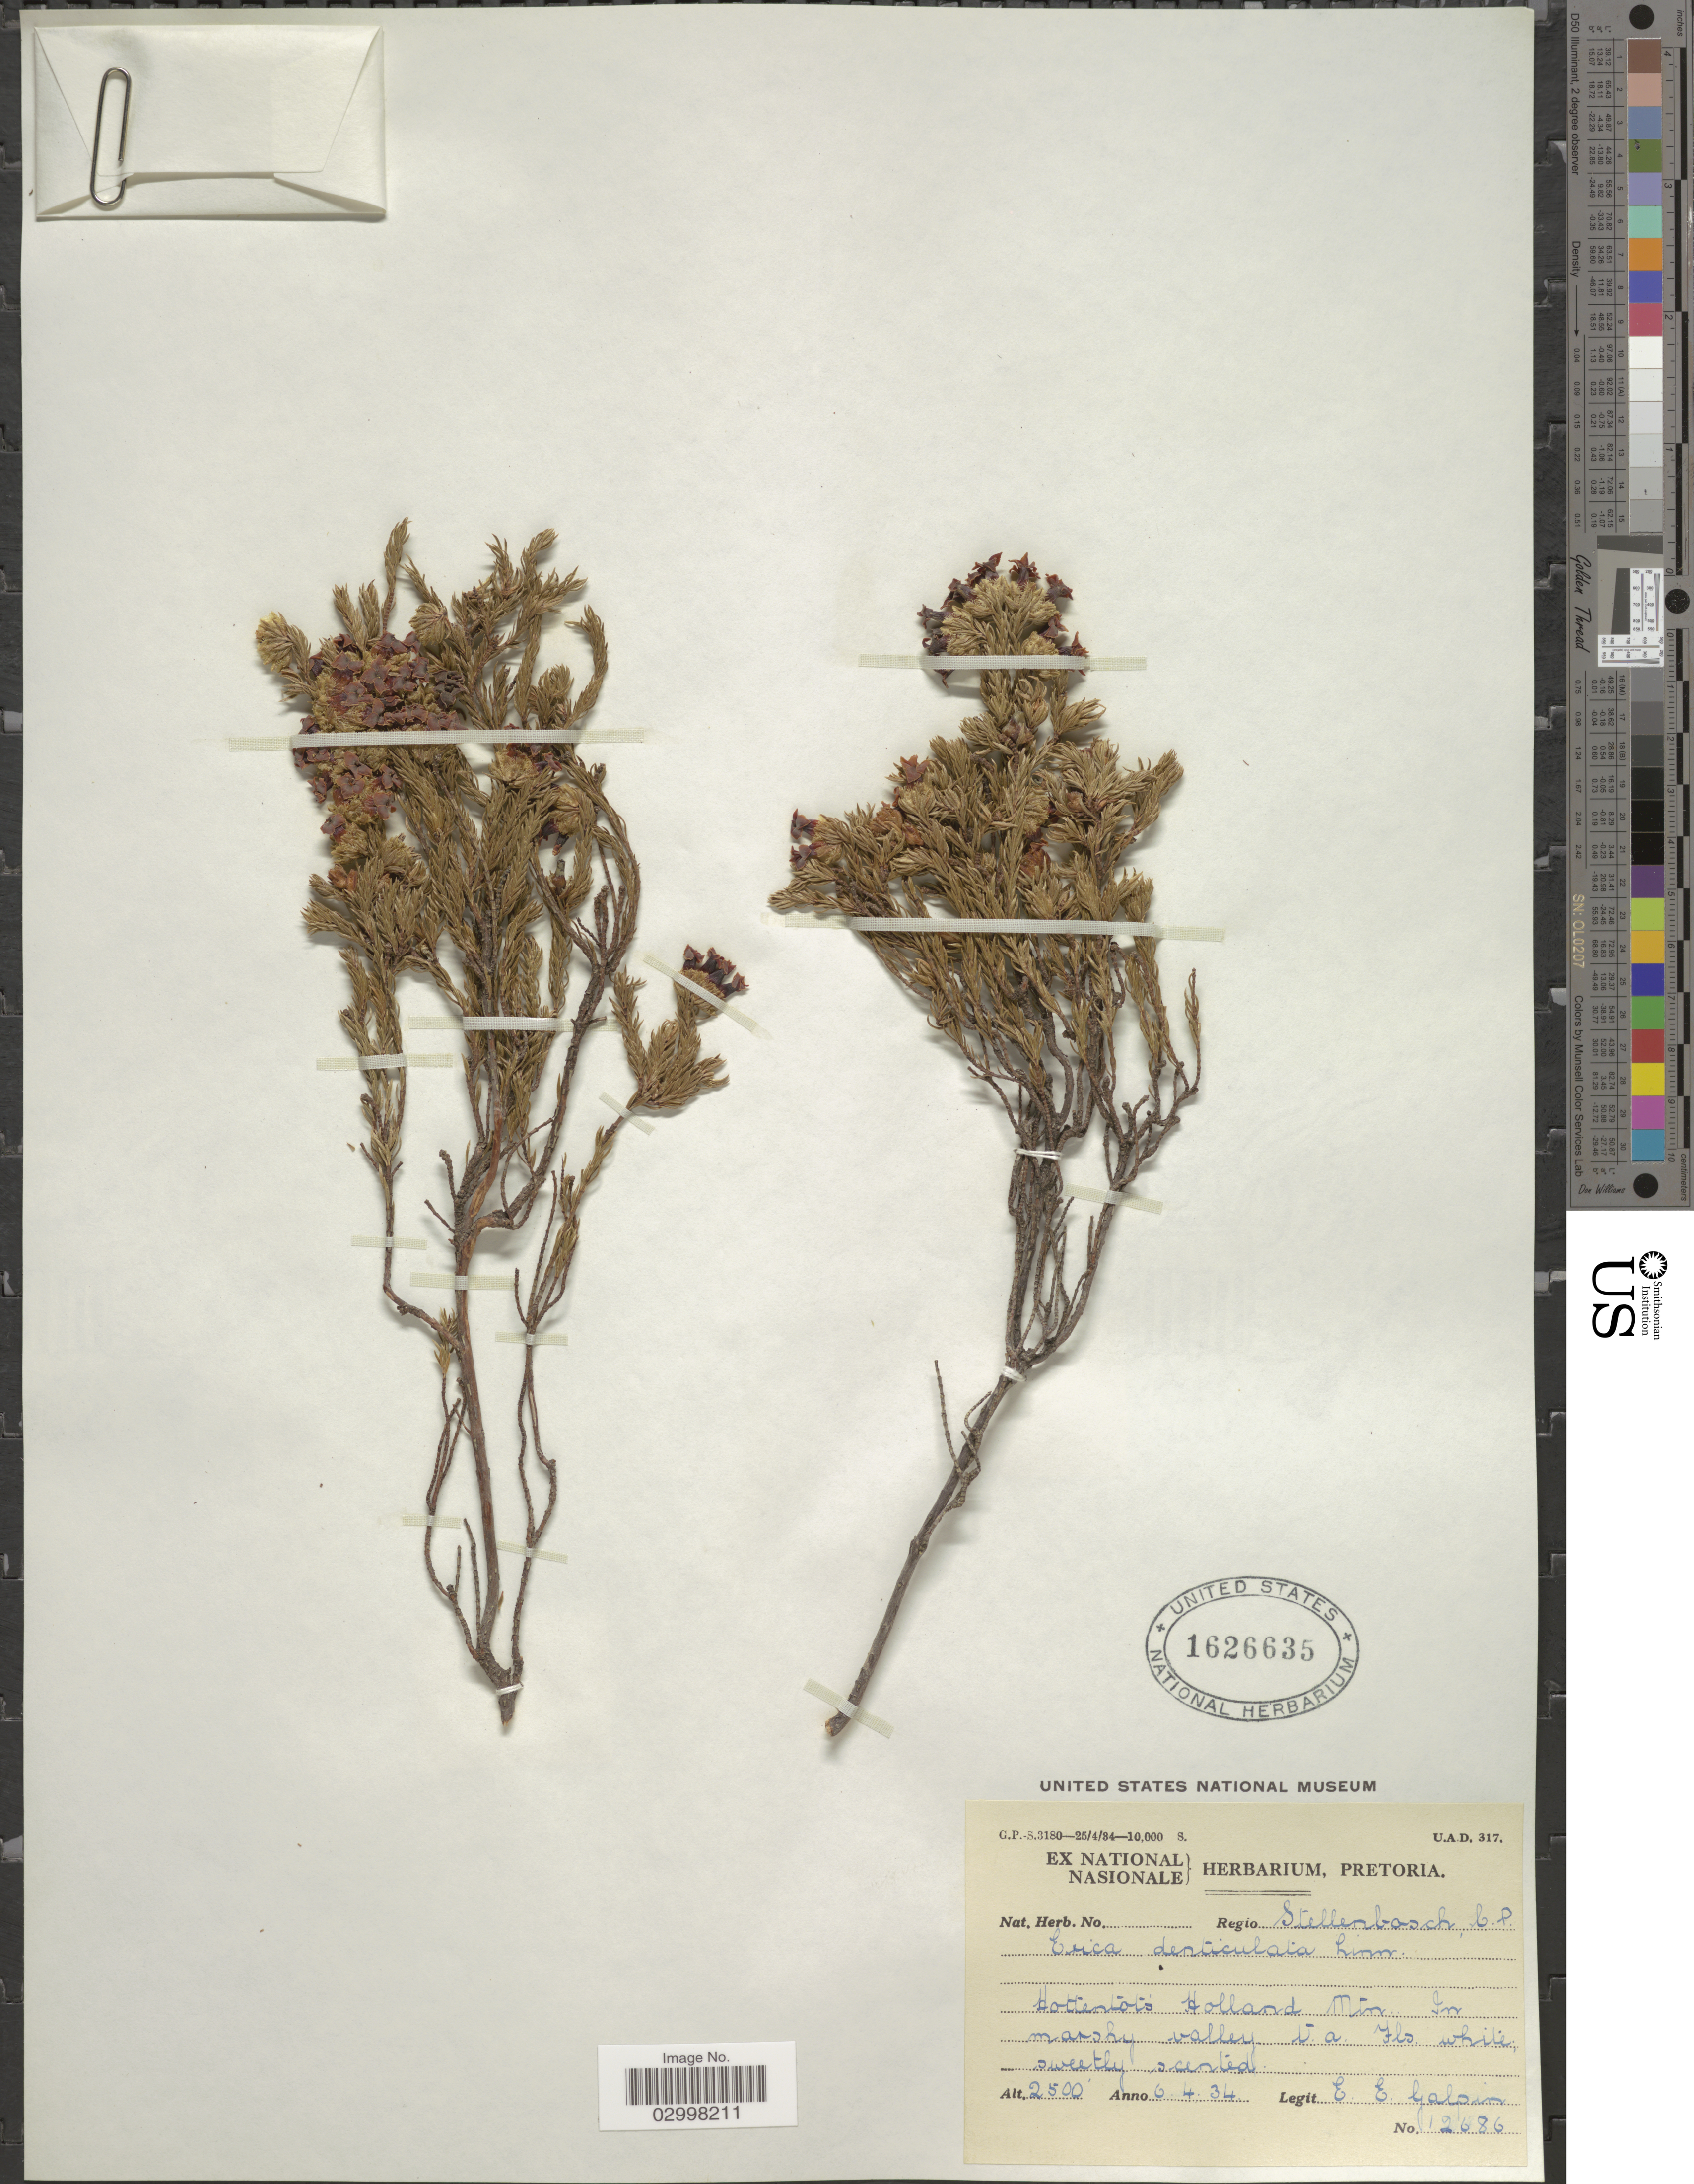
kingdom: Plantae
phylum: Tracheophyta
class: Magnoliopsida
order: Ericales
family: Ericaceae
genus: Erica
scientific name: Erica denticulata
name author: L.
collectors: E. Galpin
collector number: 12686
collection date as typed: Transcribed d/m/y: 6/4/34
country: South Africa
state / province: Western Cape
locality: Regio Stellenbosch, C.P. Hottentot's Holland Mtn. In marshy valley V.a.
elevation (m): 762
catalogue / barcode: US 1626635